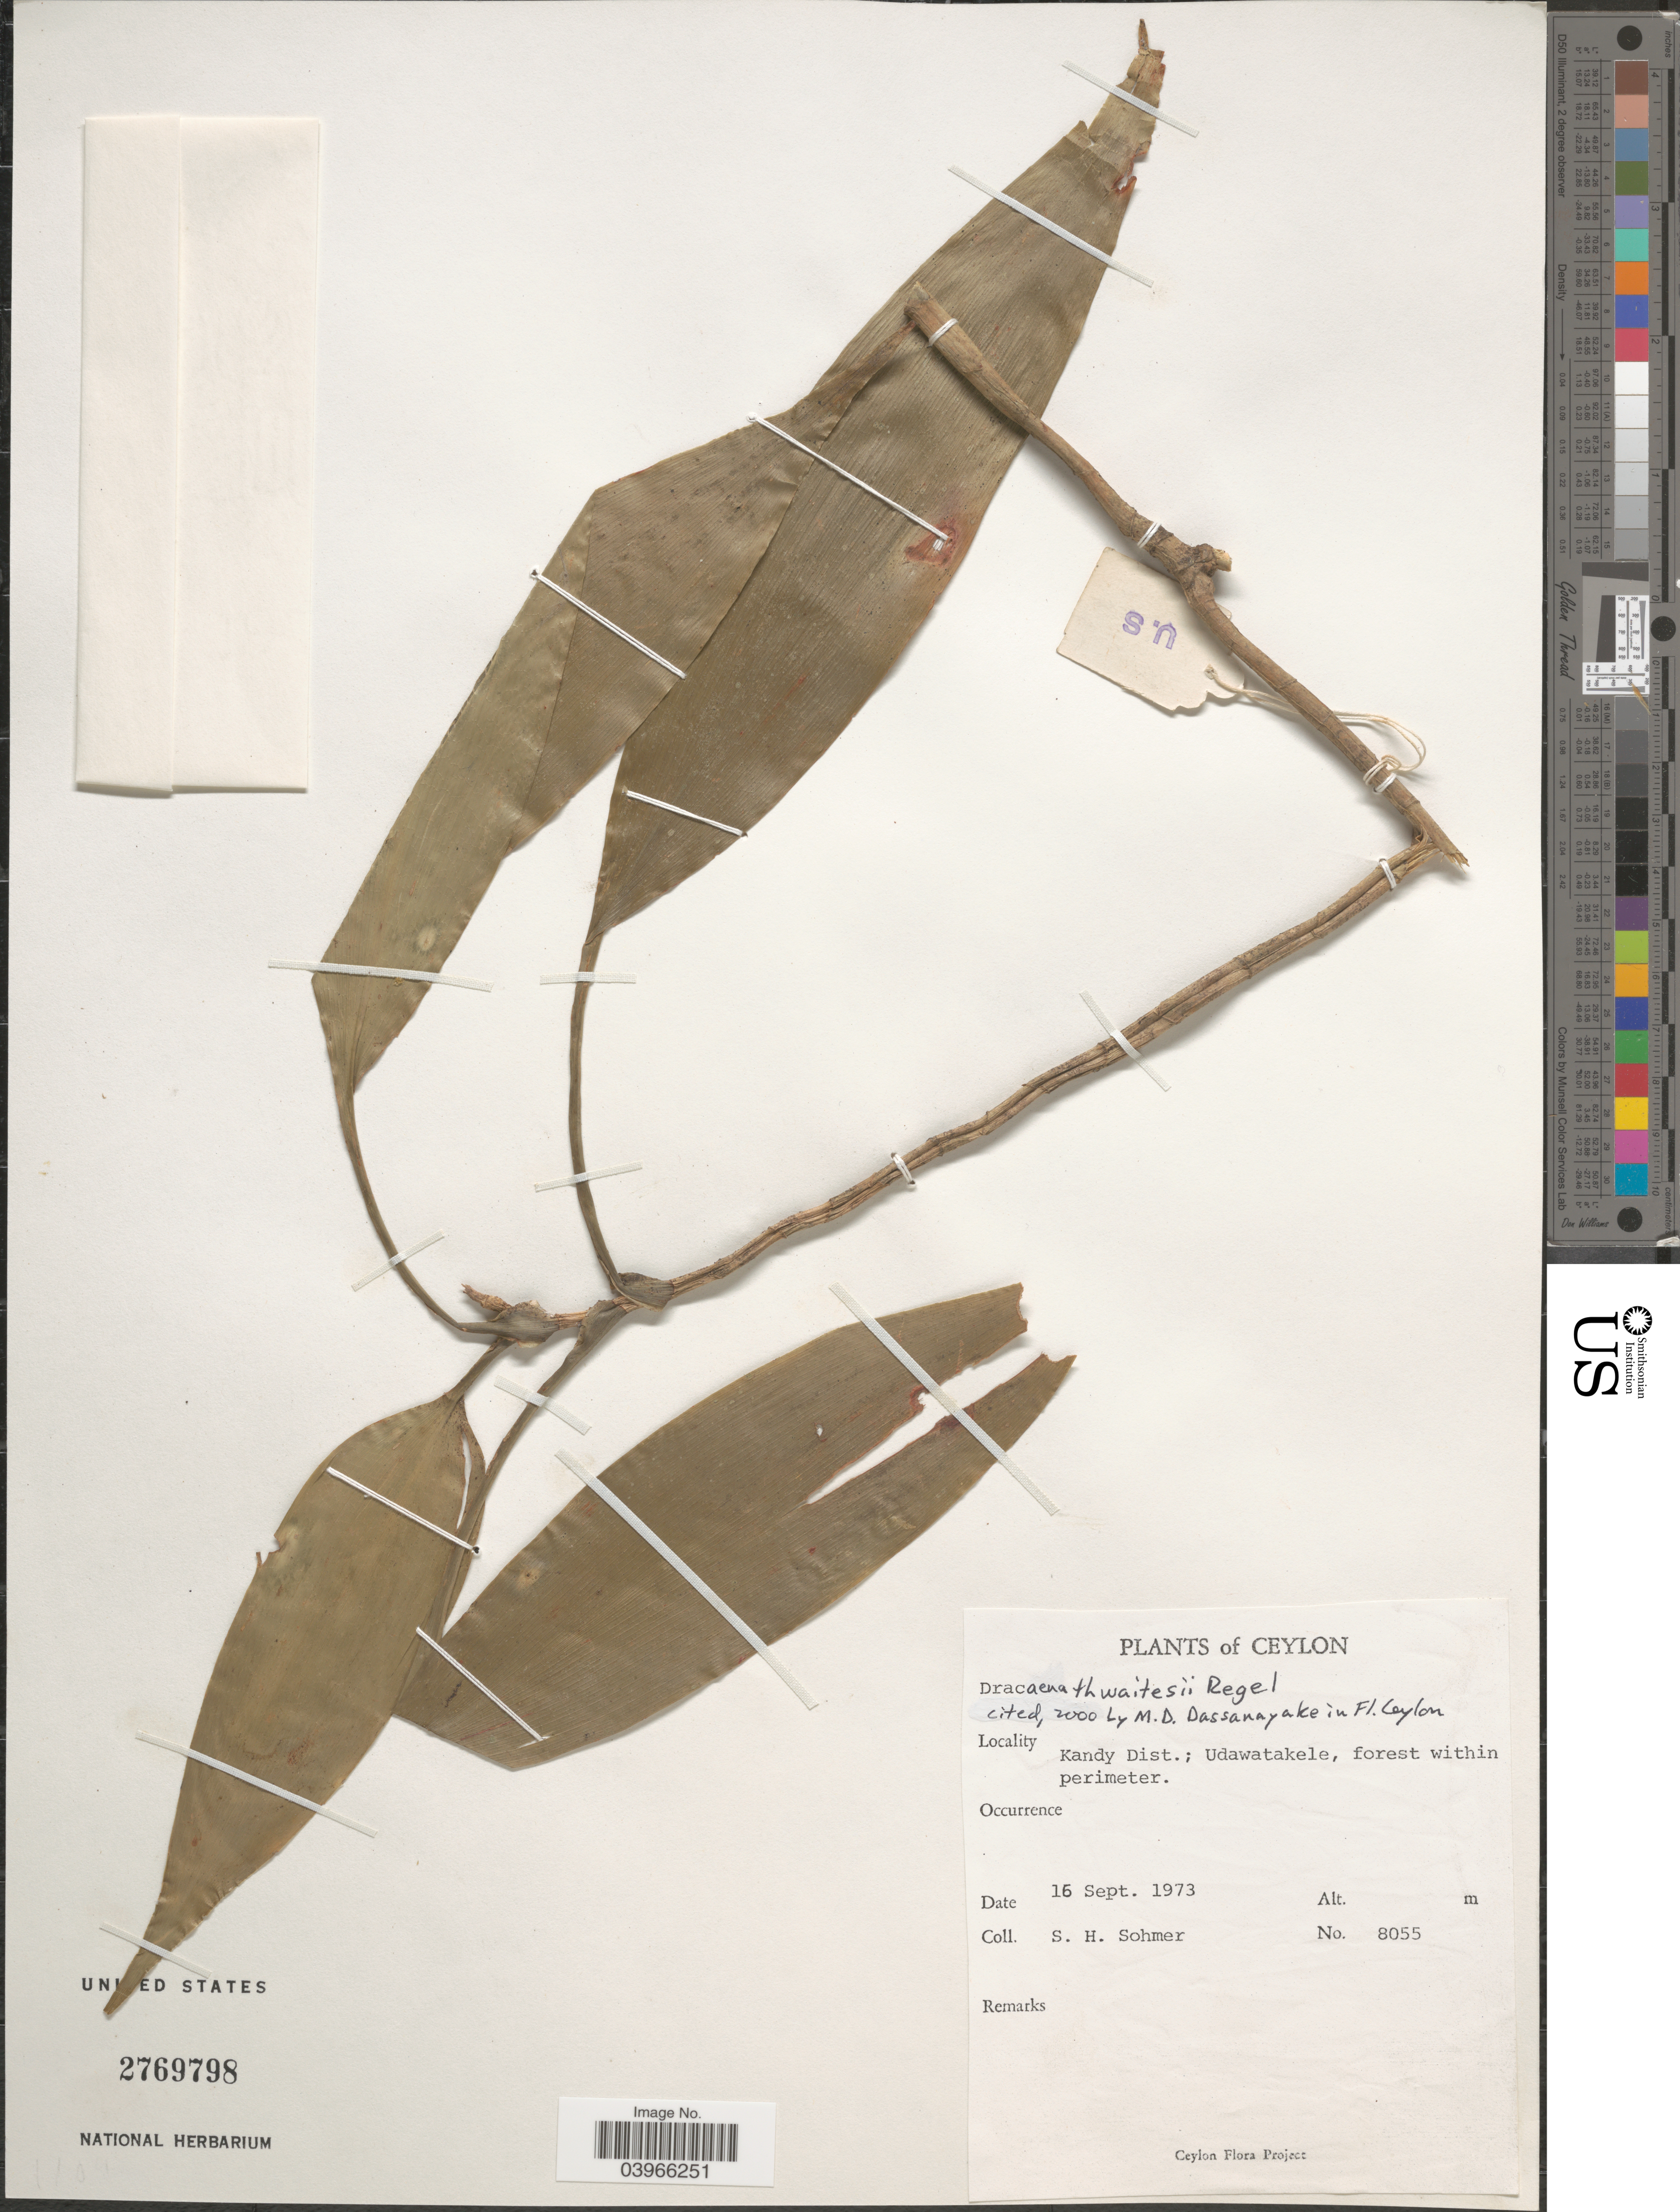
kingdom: Plantae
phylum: Tracheophyta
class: Liliopsida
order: Asparagales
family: Asparagaceae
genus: Dracaena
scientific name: Dracaena thwaitesii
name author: Regel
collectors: S. H. Sohmer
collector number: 8055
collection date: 1973-09-16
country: Sri Lanka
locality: Ceylon. Kandy Dist.; Udawatakele, forest within perimeter.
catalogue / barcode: US 2769798